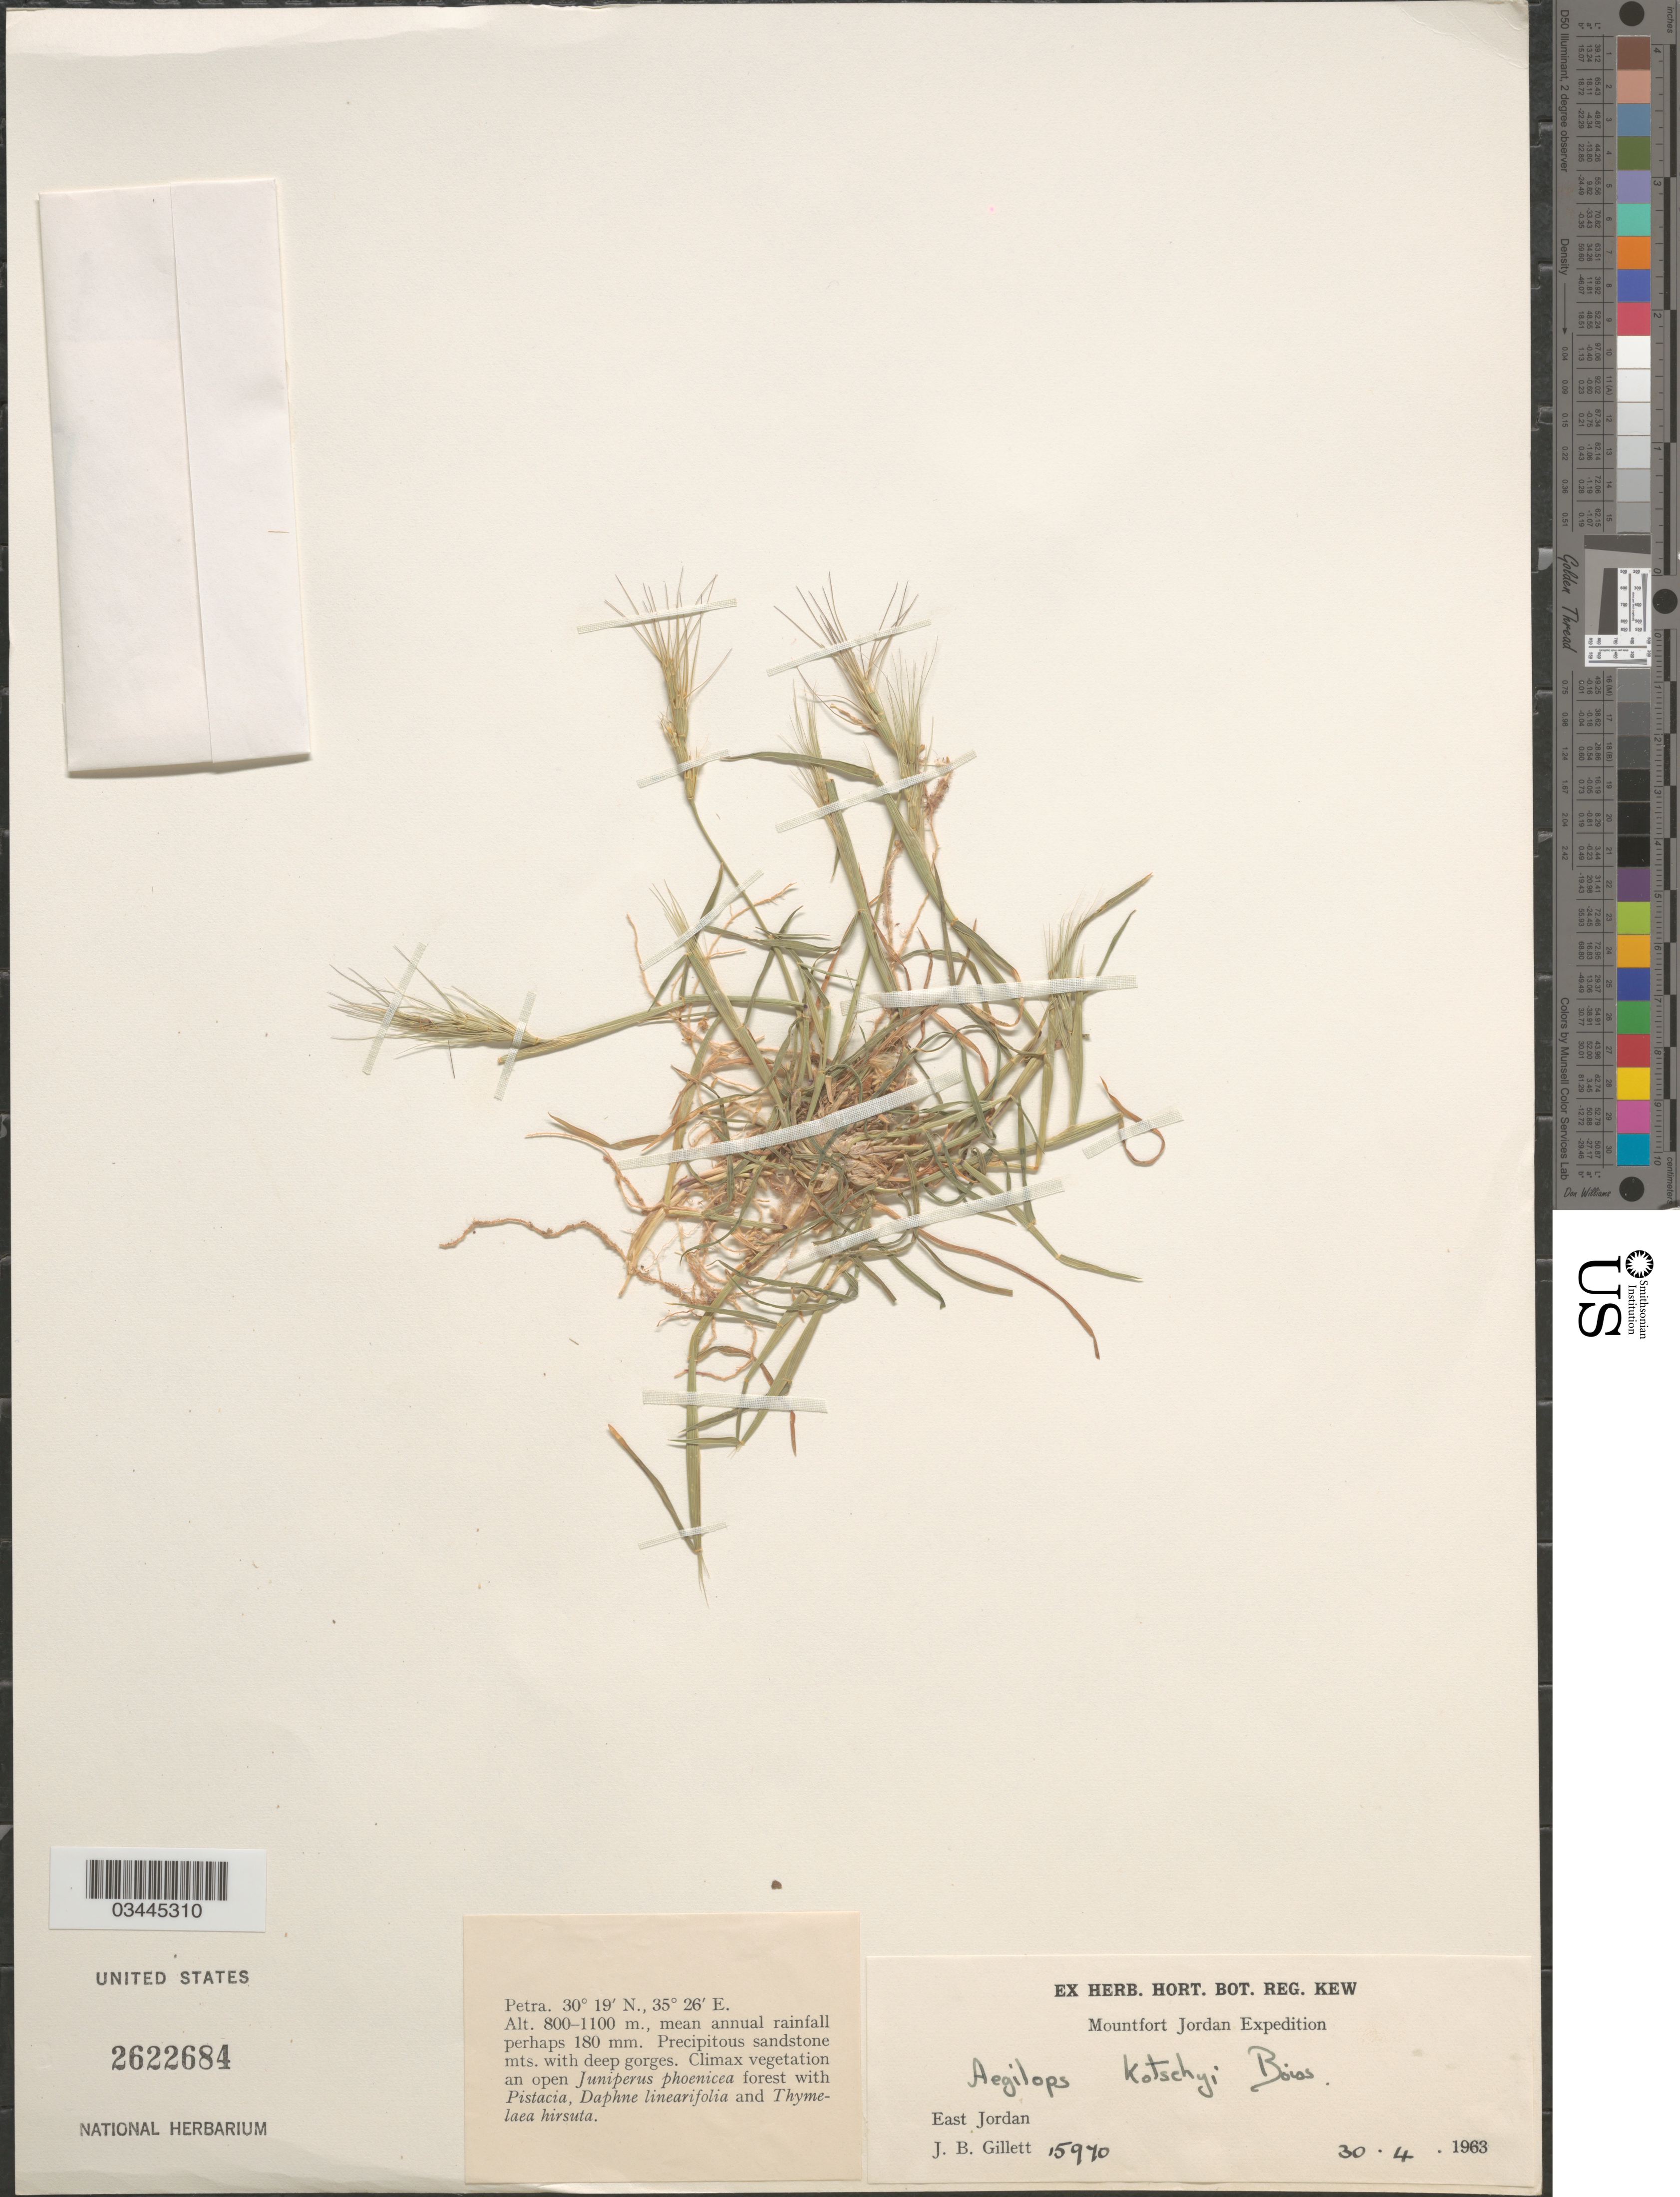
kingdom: Plantae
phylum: Tracheophyta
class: Liliopsida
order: Poales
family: Poaceae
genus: Aegilops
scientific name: Aegilops kotschyi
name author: Boiss.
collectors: J. B. Gillett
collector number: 15970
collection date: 1963-04-30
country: Jordan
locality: Mountfort Jordan Expedition. East Jordan. Petra.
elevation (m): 800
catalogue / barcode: US 2622684